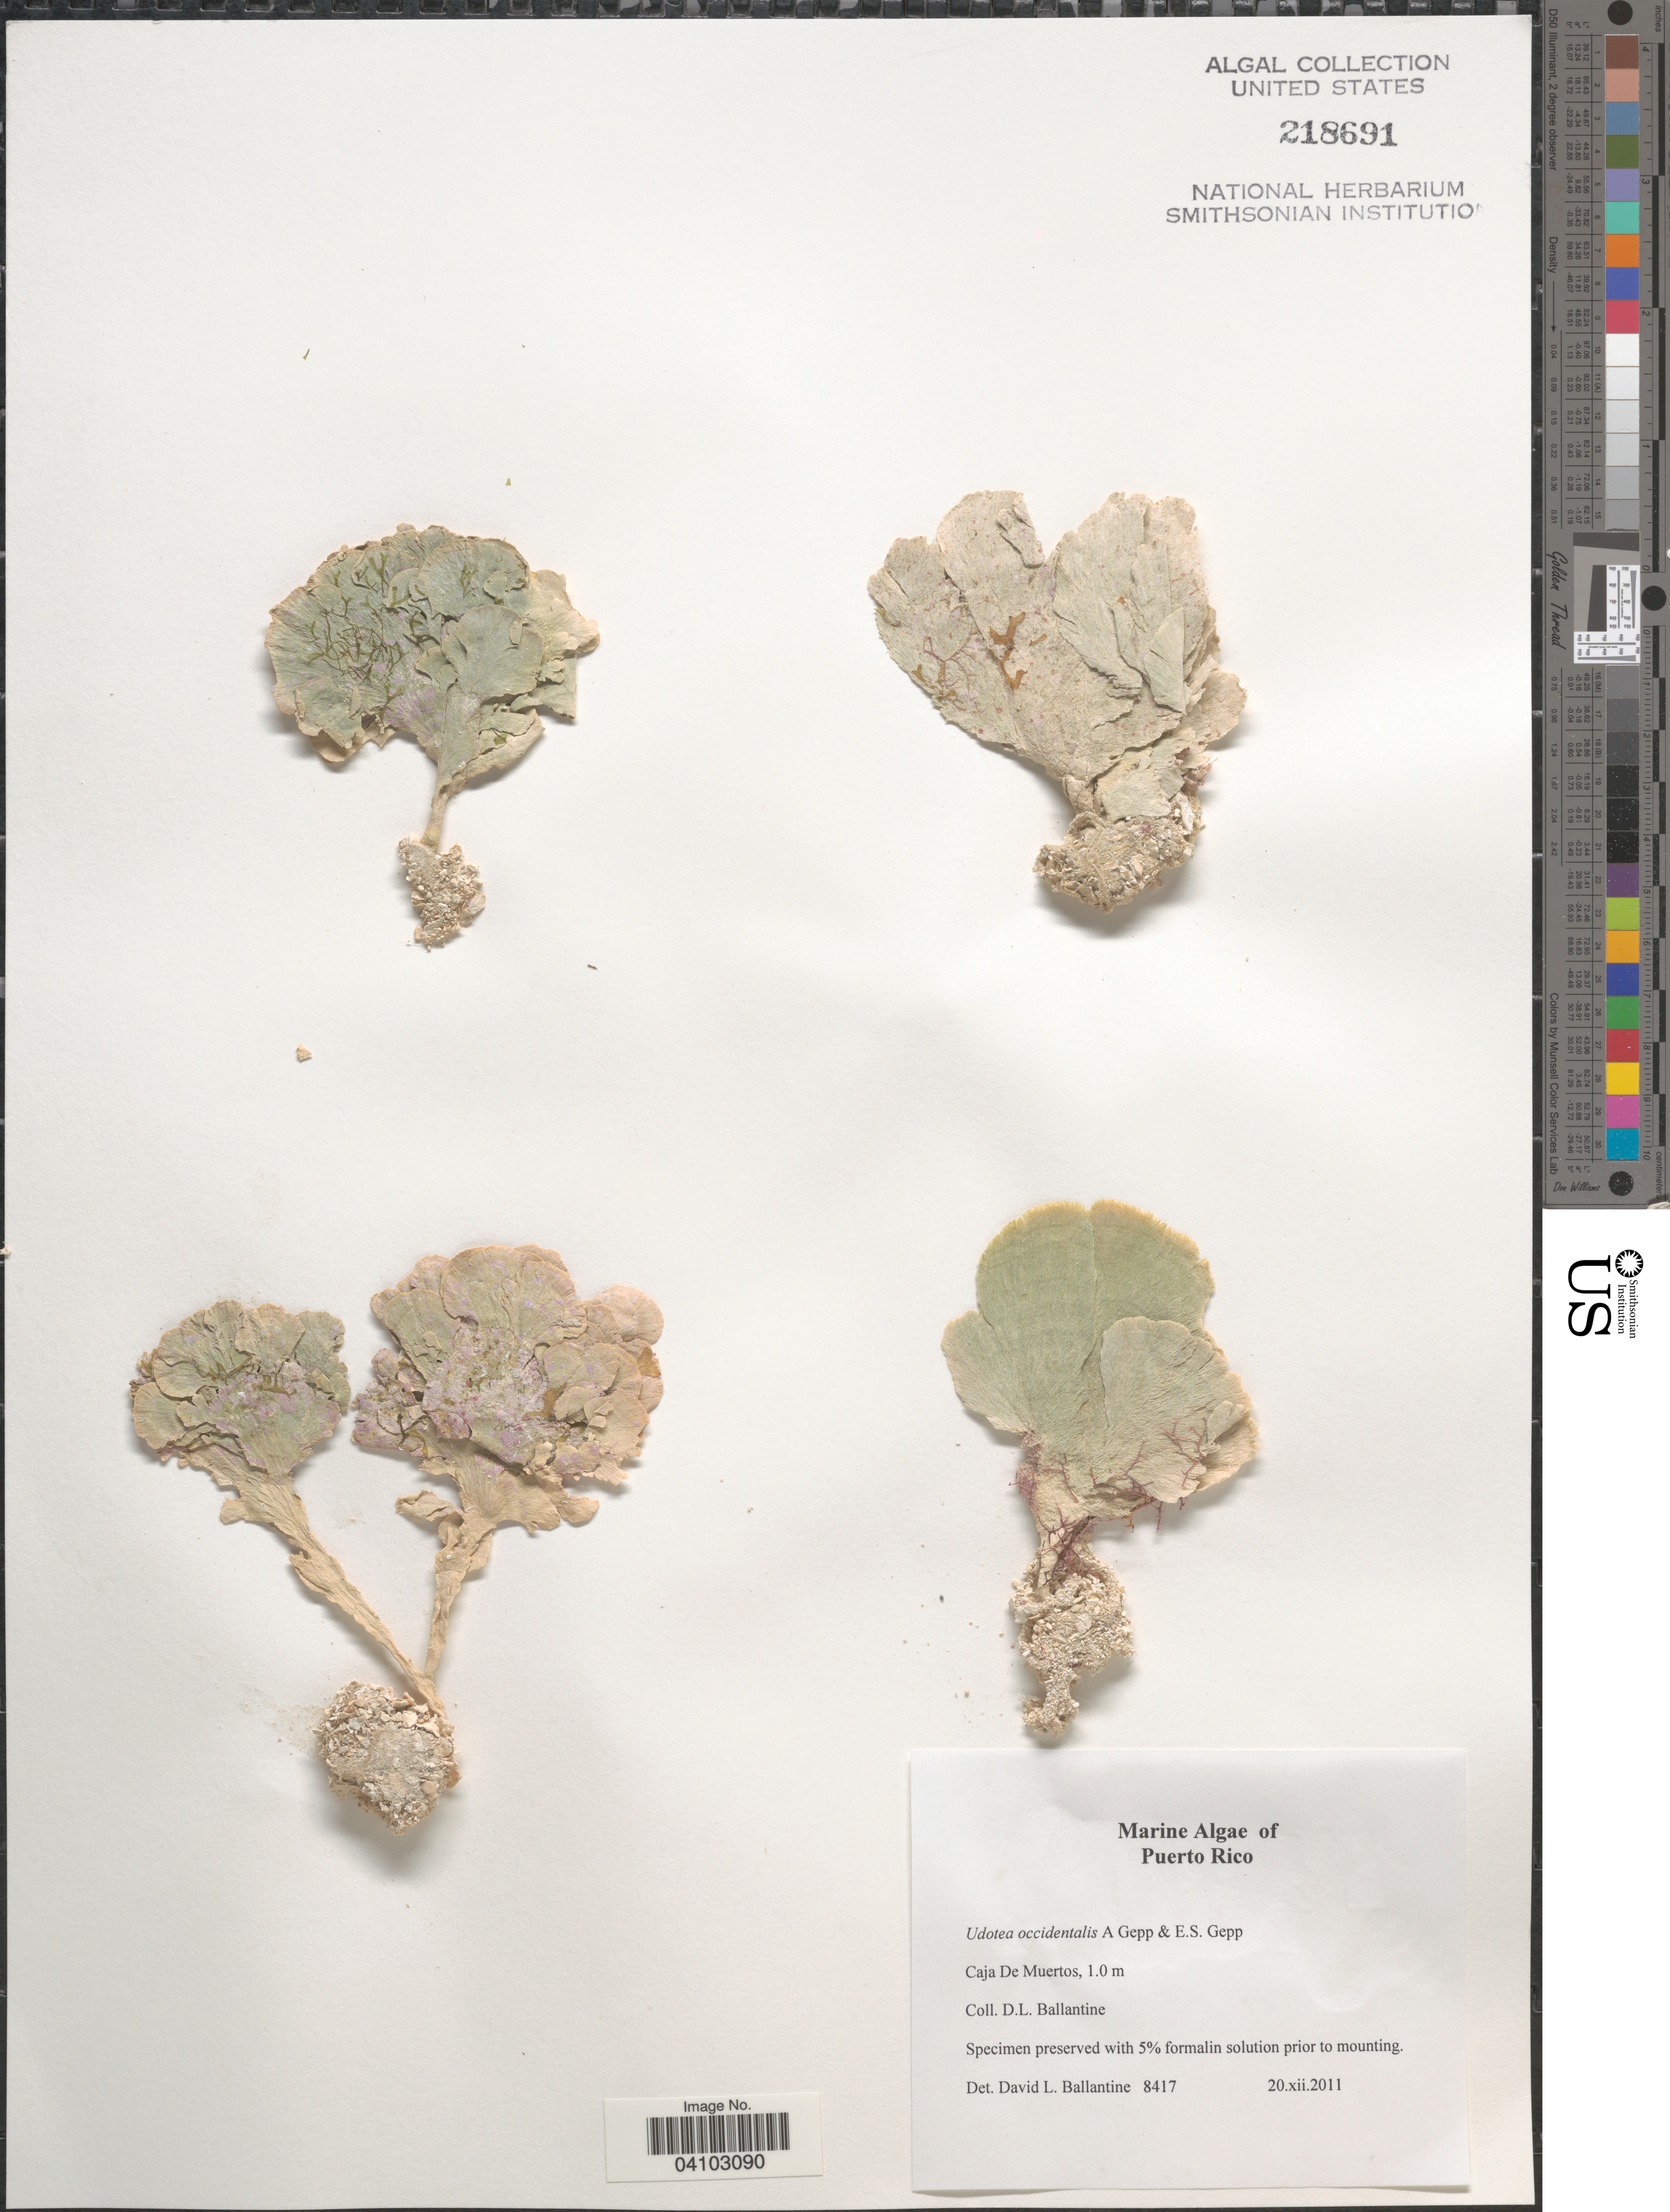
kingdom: Plantae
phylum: Chlorophyta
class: Ulvophyceae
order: Bryopsidales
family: Udoteaceae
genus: Udotea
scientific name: Udotea occidentalis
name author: A. Gepp & E. Gepp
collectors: D.L. Ballantine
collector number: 8417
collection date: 2011-12-20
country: Puerto Rico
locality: Caja de Muertos.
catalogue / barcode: US 218691